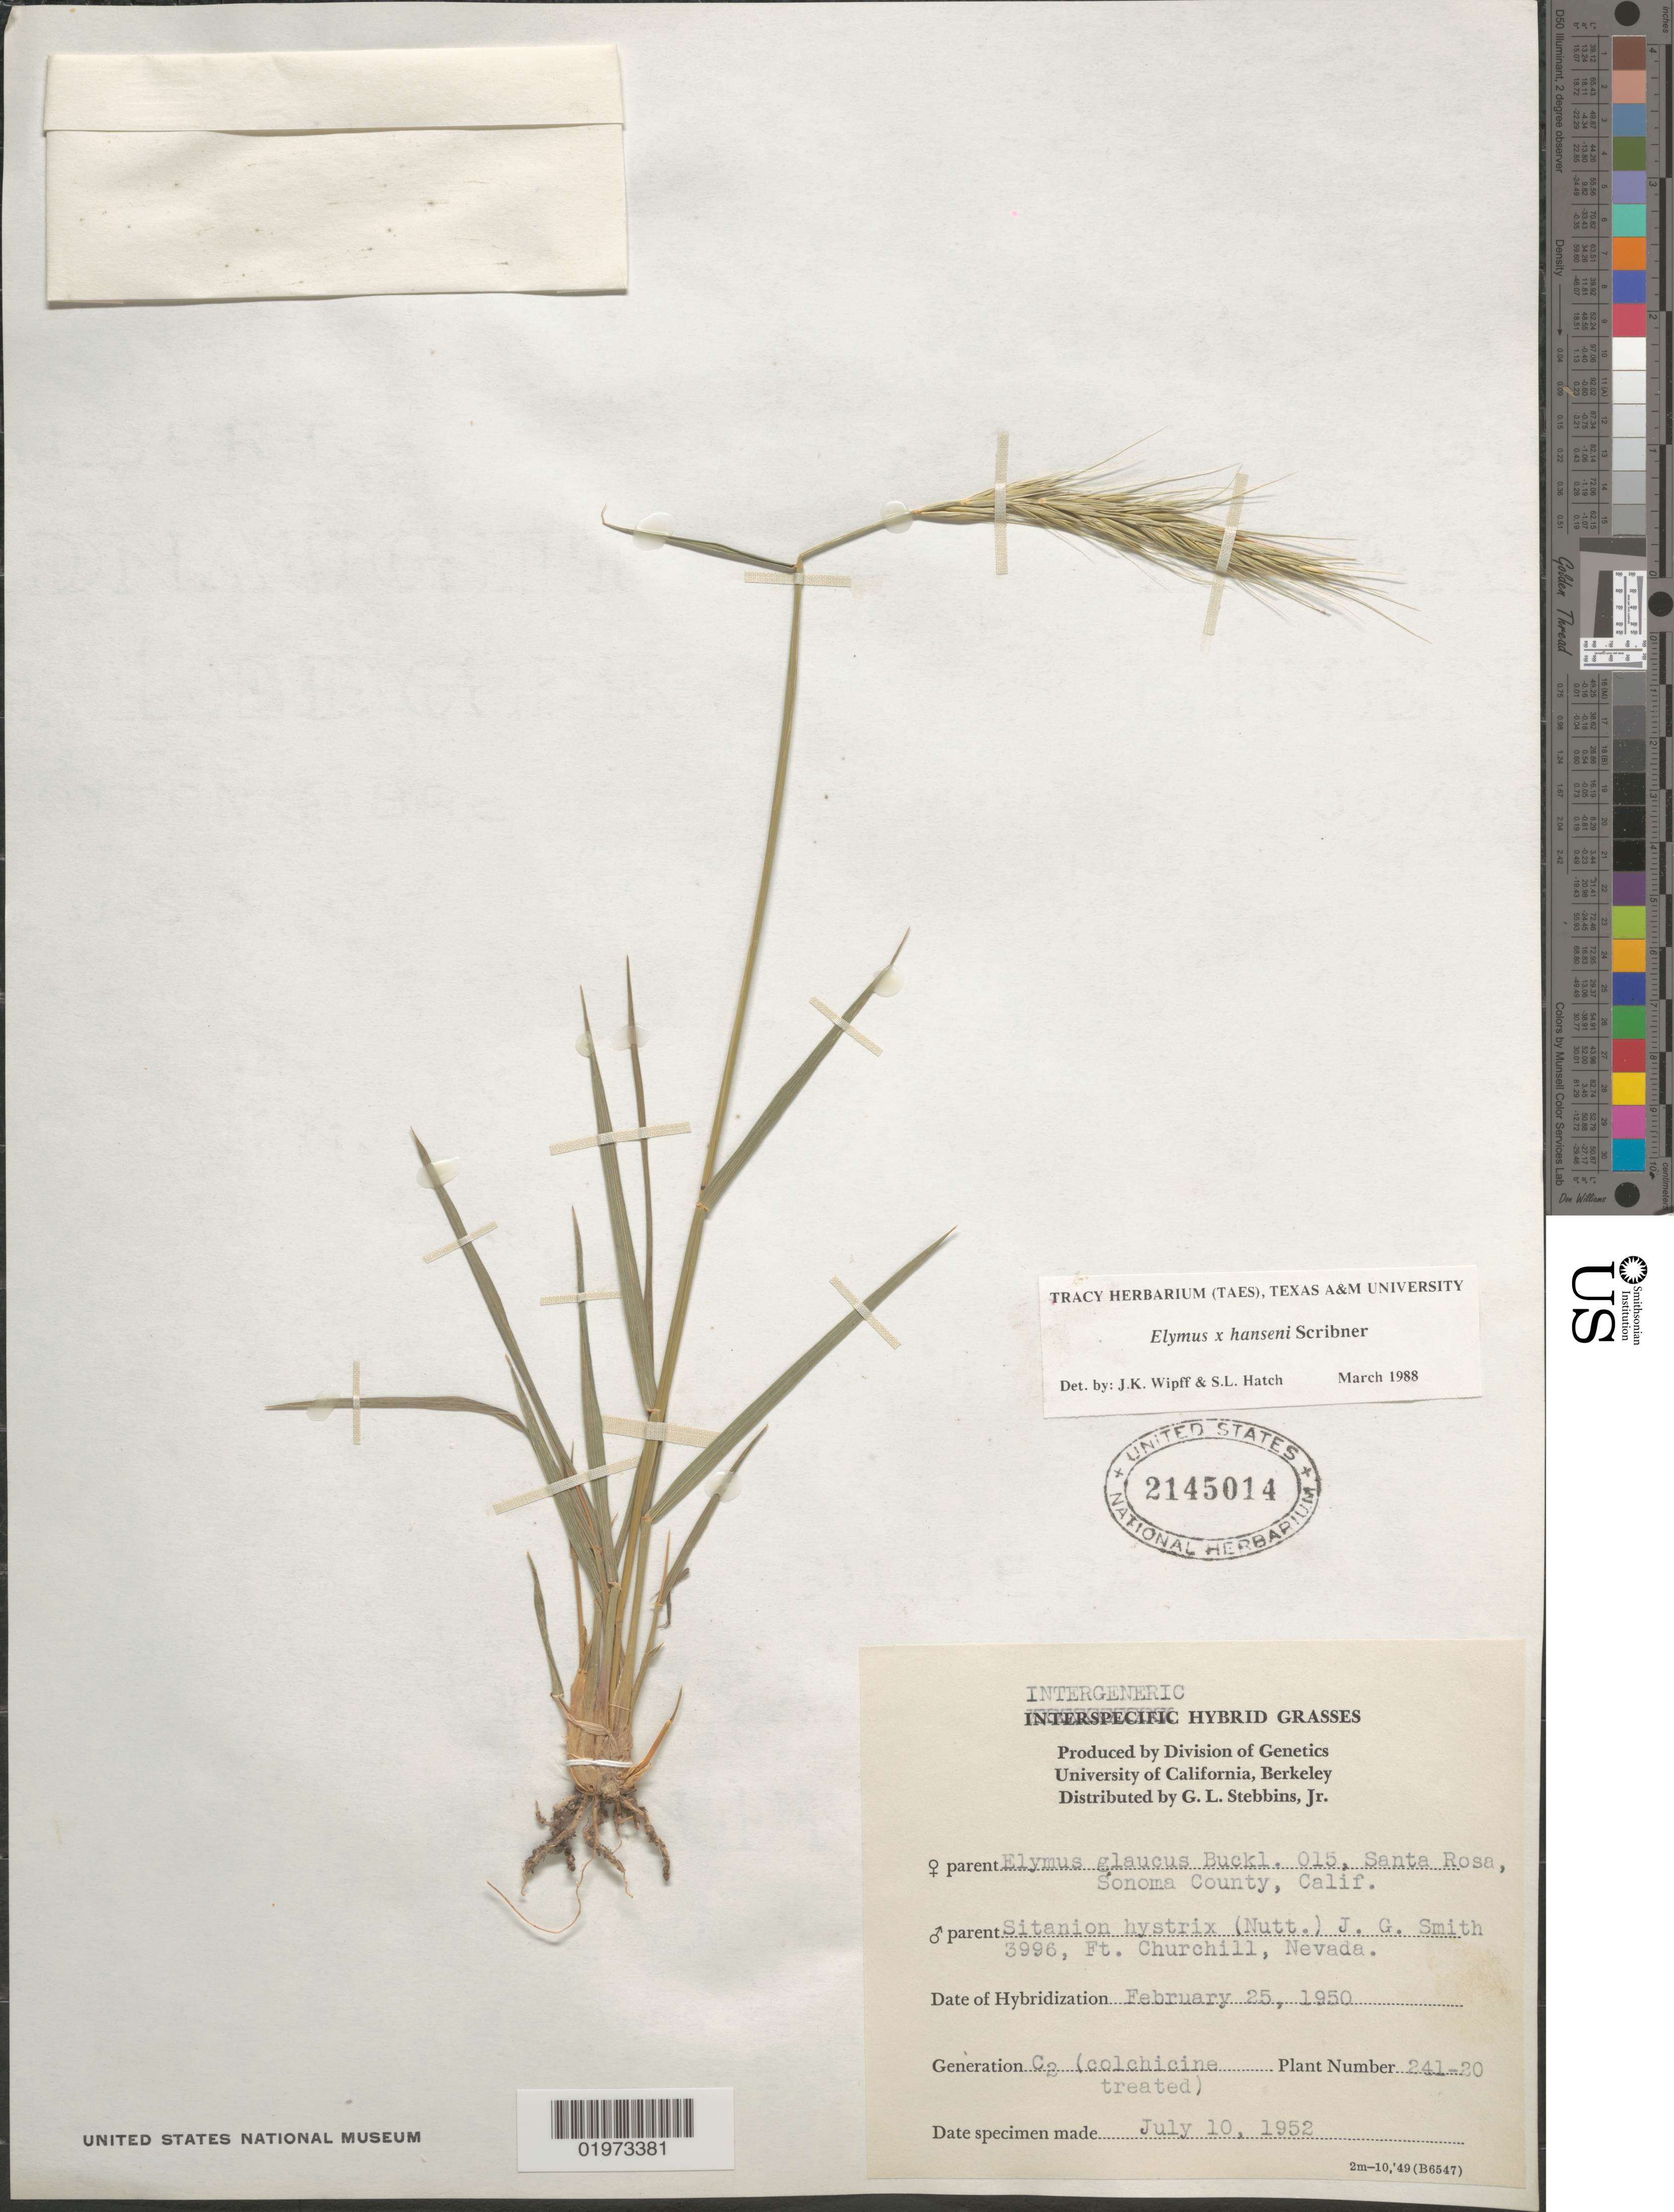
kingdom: Plantae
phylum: Tracheophyta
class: Liliopsida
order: Poales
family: Poaceae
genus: Elymus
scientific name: Elymus x hansenii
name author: Scribn.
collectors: G. L. Stebbins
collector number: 241-20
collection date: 1952-07-10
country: United States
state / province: California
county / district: Alameda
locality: University of California, Berkeley.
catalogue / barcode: US 2145014